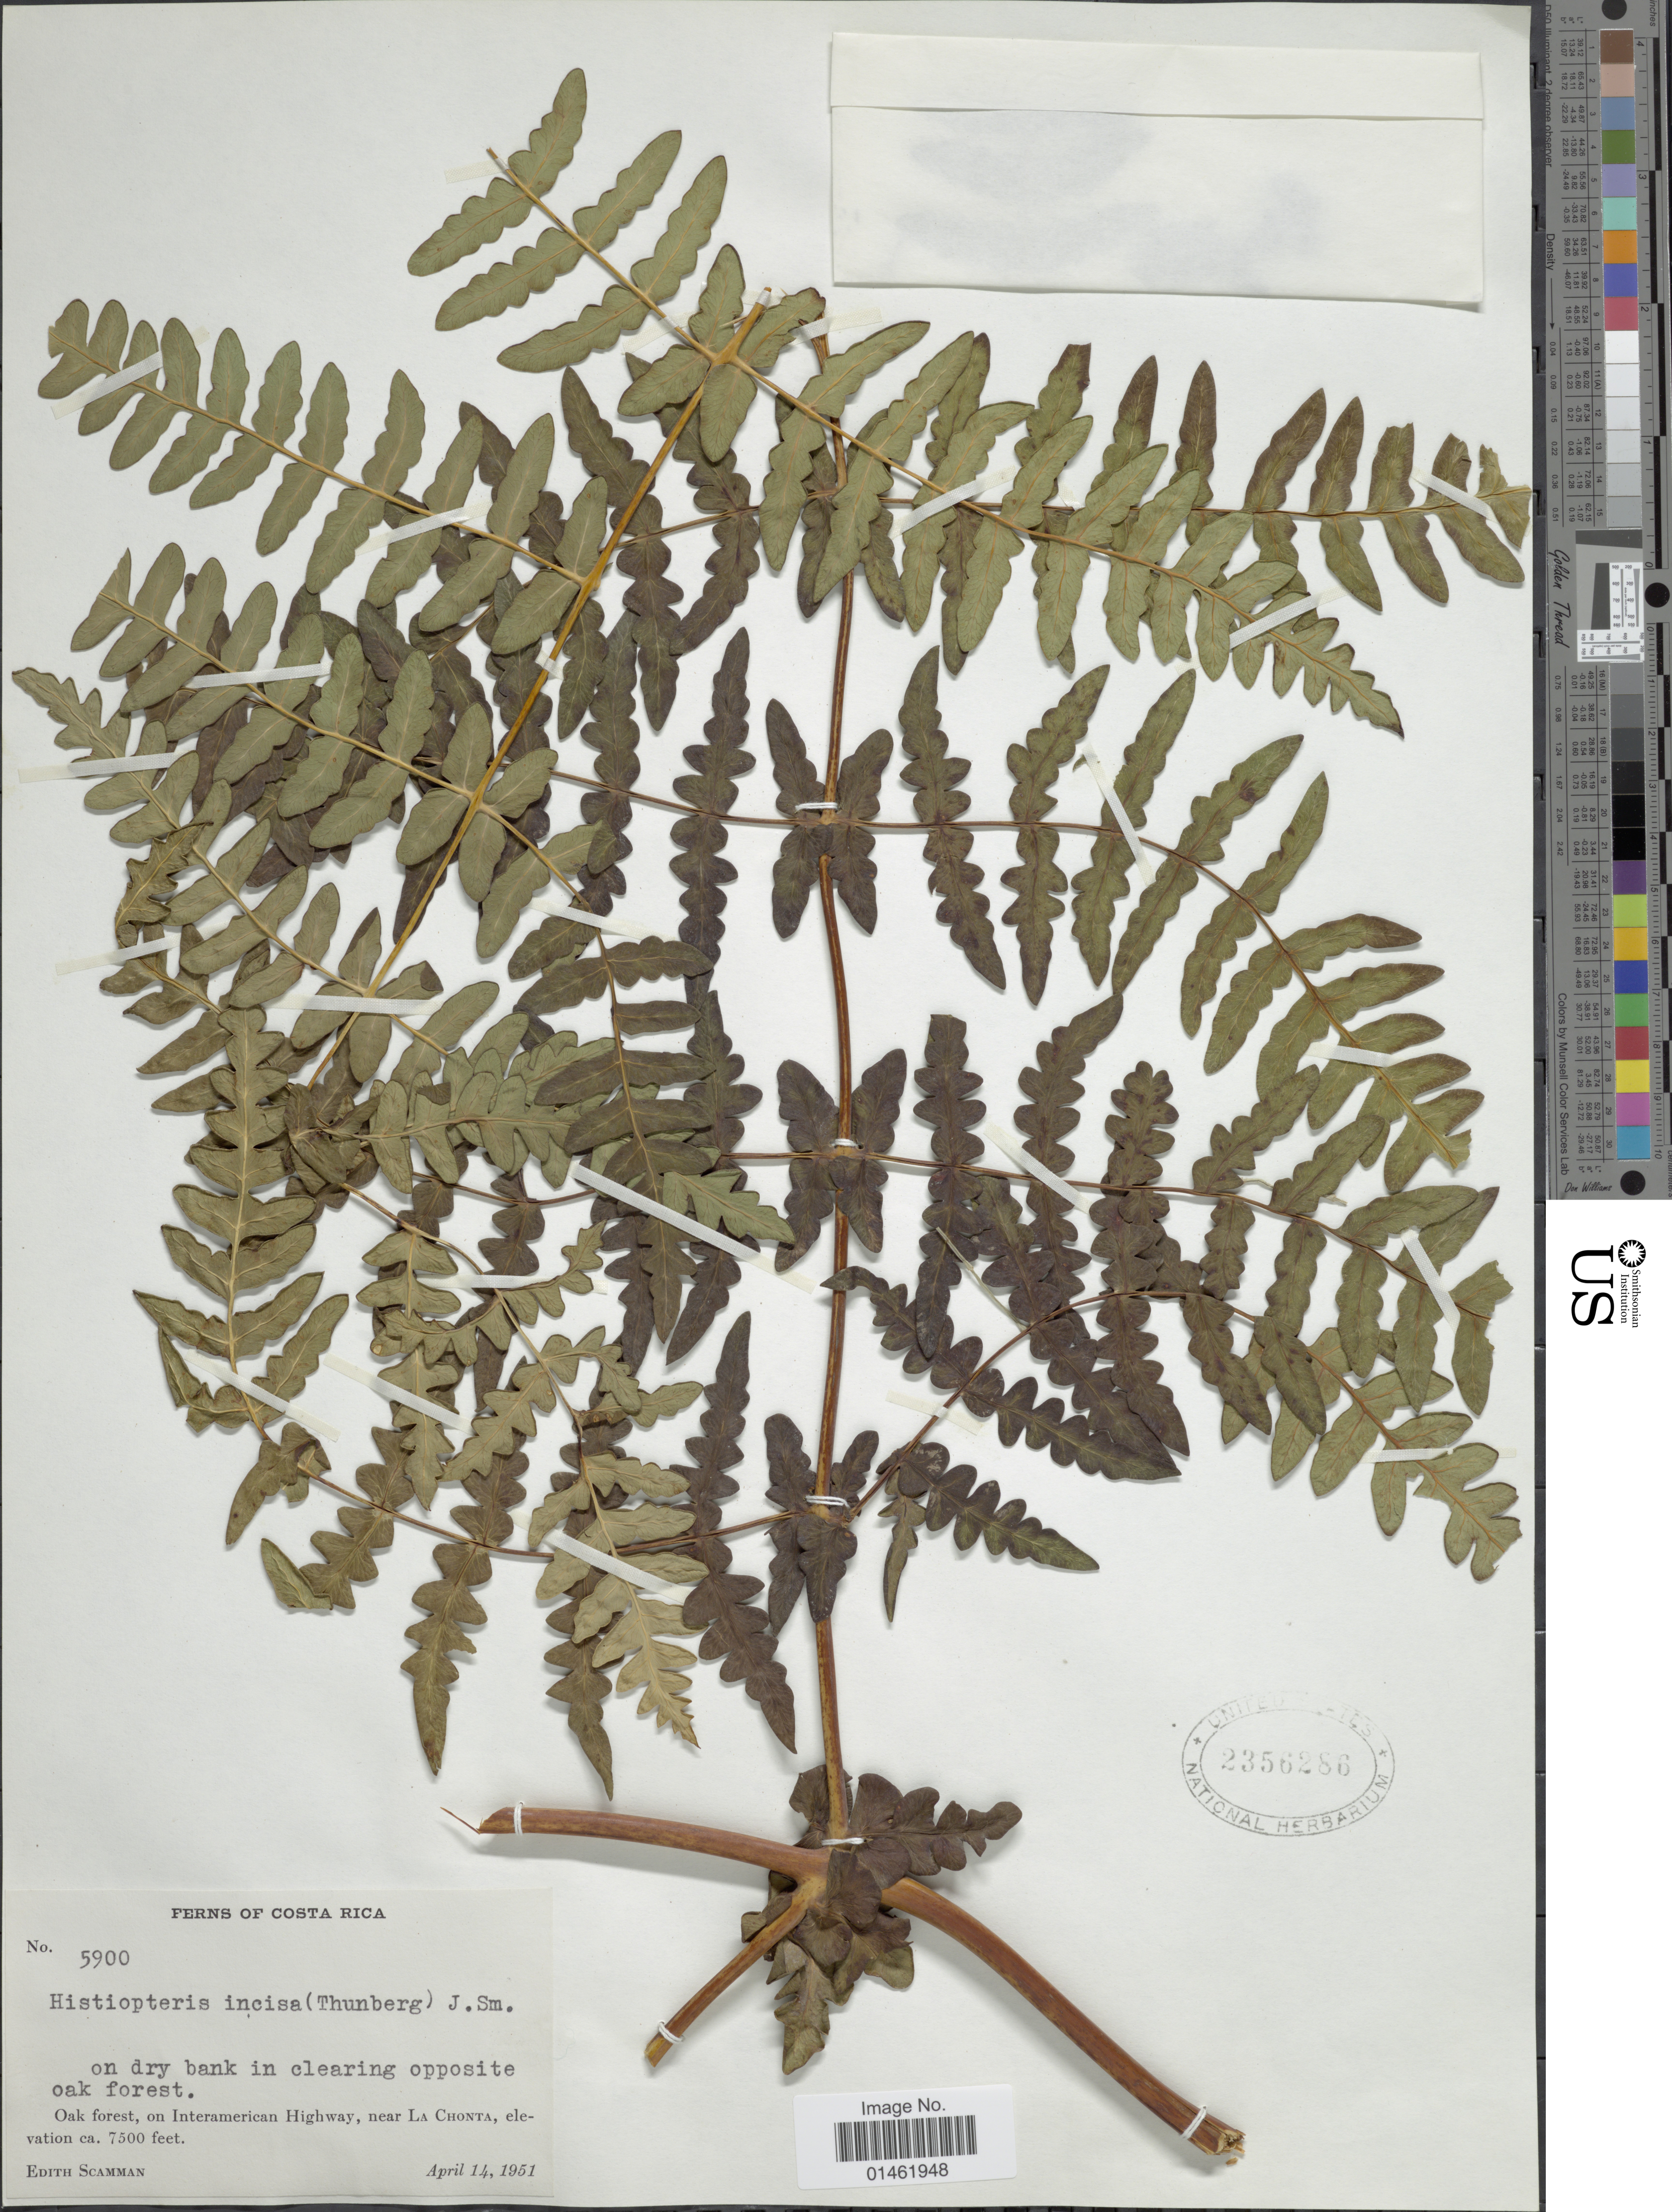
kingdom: Plantae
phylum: Tracheophyta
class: Polypodiopsida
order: Polypodiales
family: Dennstaedtiaceae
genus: Histiopteris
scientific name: Histiopteris incisa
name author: (Thunb.) J. Sm.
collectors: E. Scamman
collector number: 5900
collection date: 1951-04-14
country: Costa Rica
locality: Costa Rica, Oak forest, on Interamerican Highway near La Chonta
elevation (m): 2286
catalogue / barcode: US 2356286